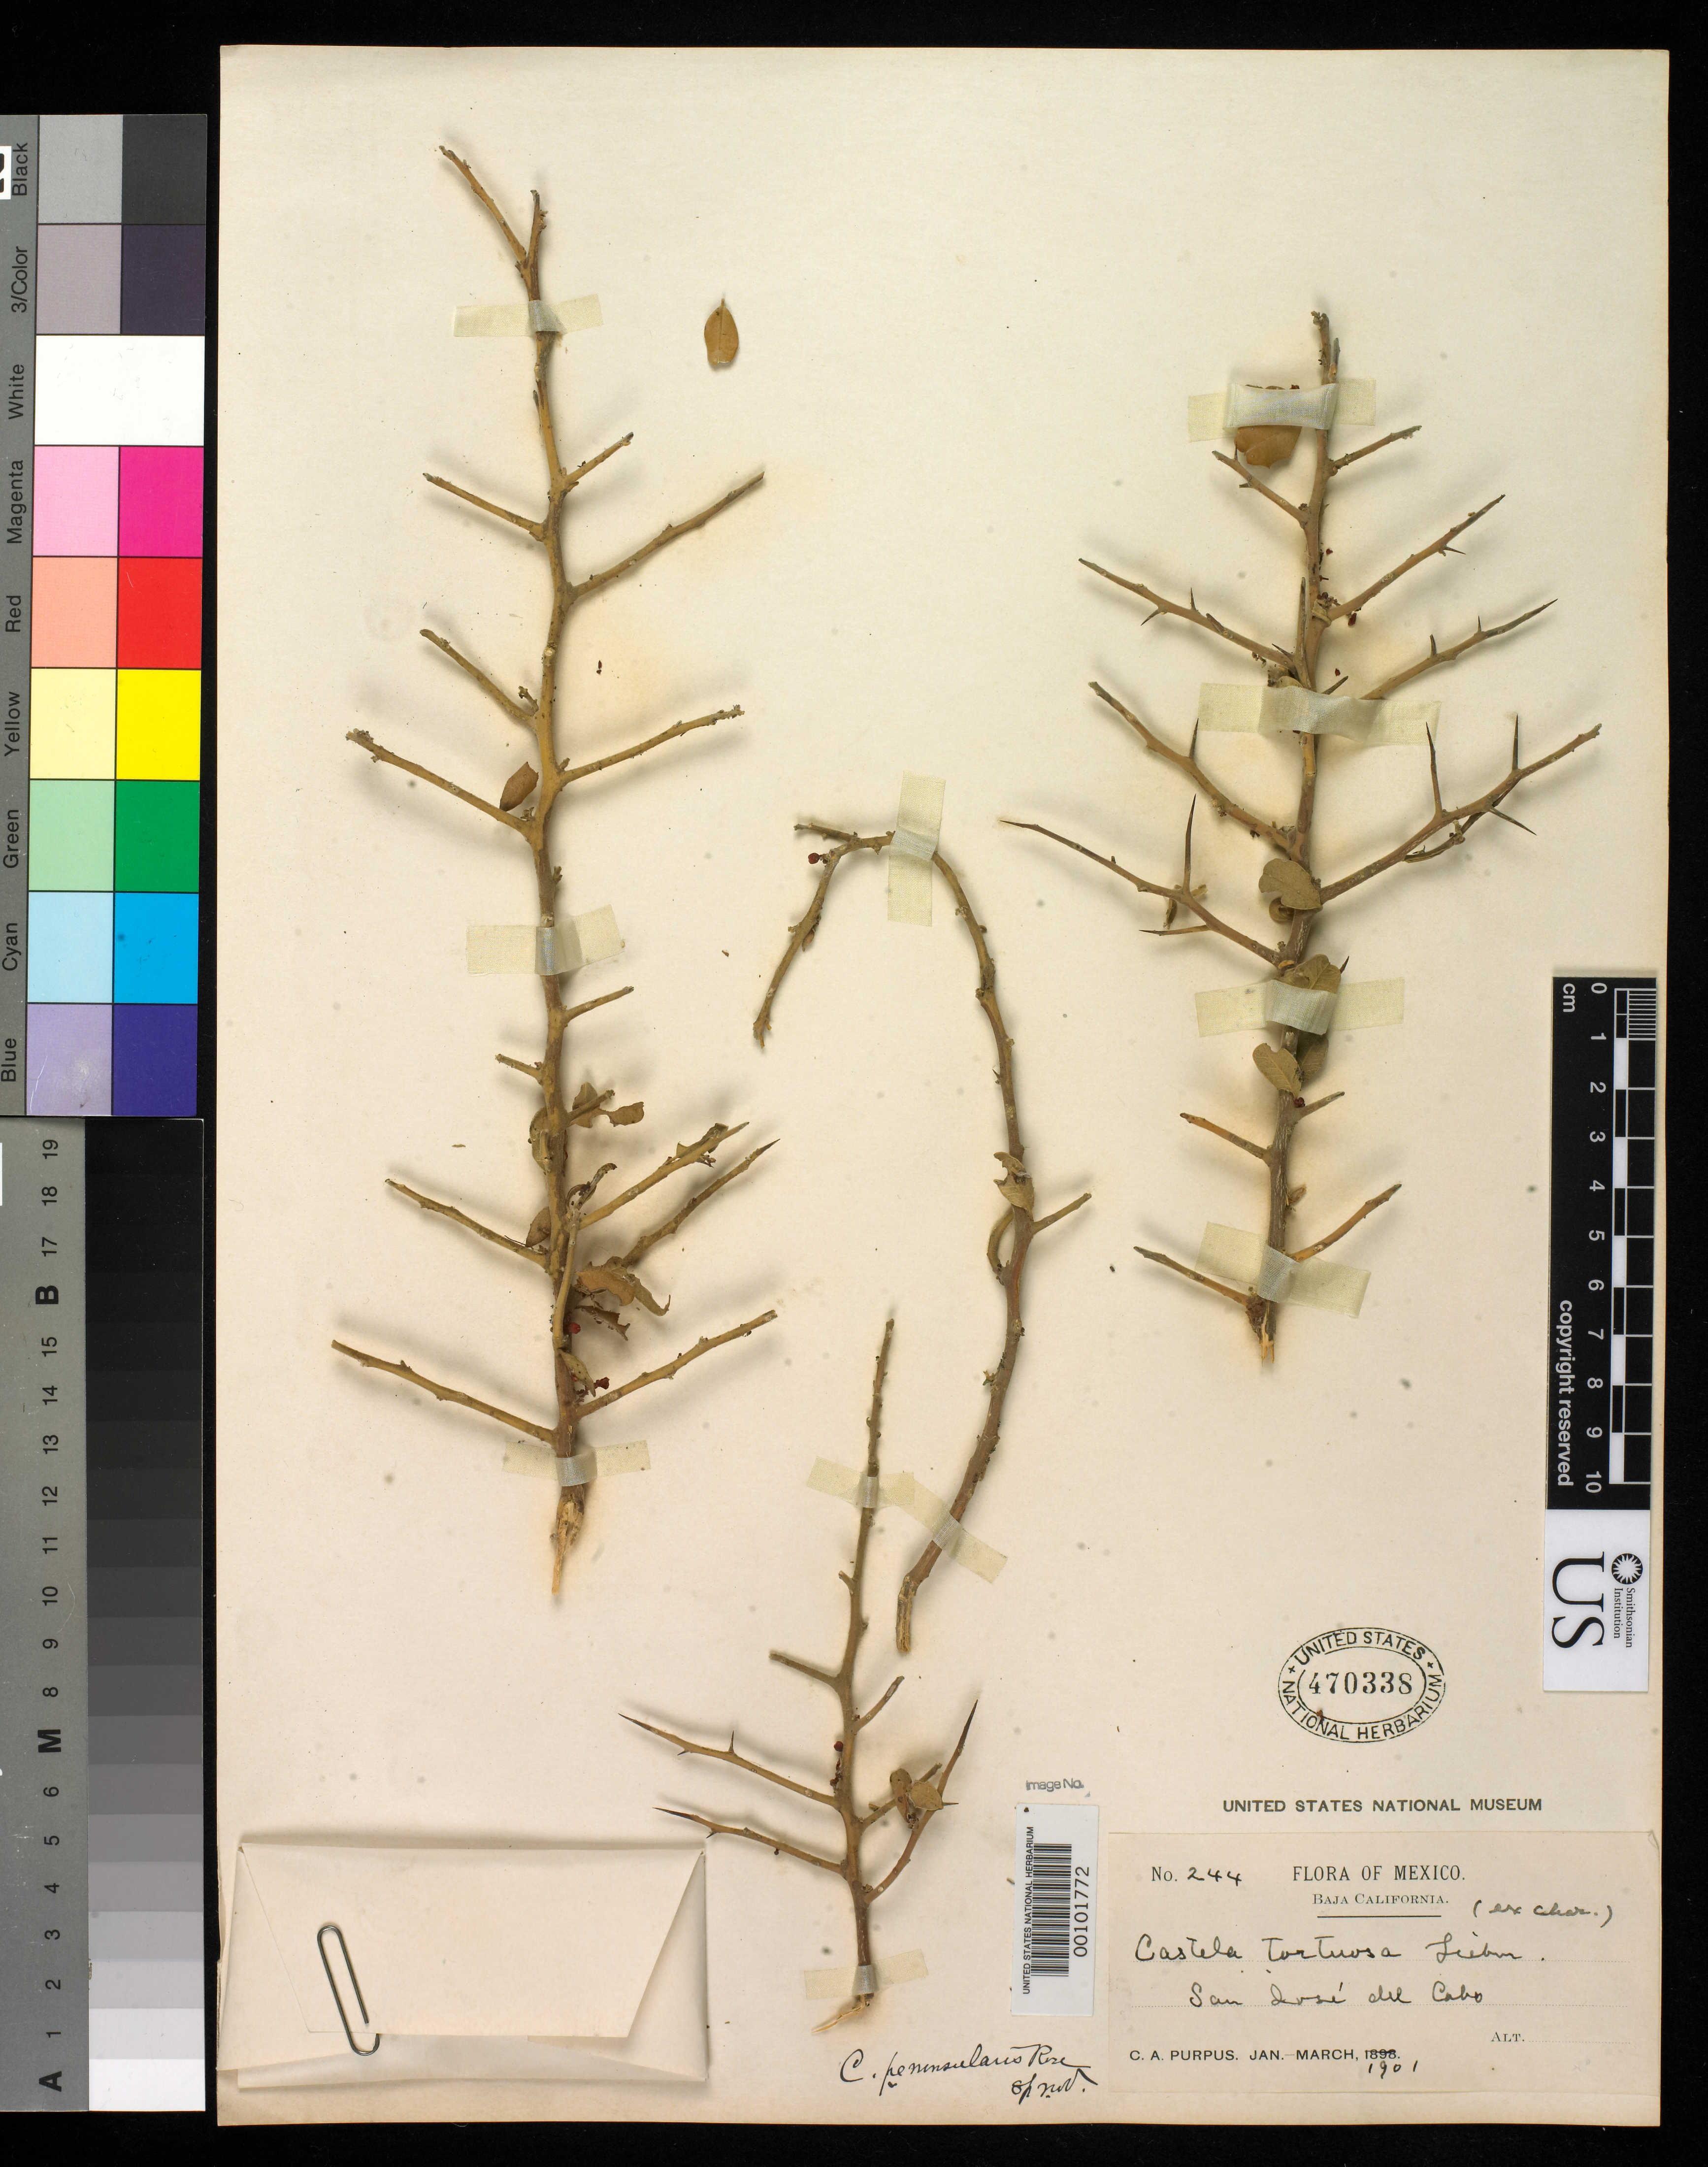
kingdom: Plantae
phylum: Tracheophyta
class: Magnoliopsida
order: Sapindales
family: Simaroubaceae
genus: Castela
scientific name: Castela peninsularis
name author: Rose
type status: Type Collection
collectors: C. A. Purpus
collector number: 244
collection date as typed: Jan 1901 to -- Mar 1901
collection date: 1901-01/1901-03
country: Mexico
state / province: Baja California Sur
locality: San José del Cabo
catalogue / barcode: US 470338